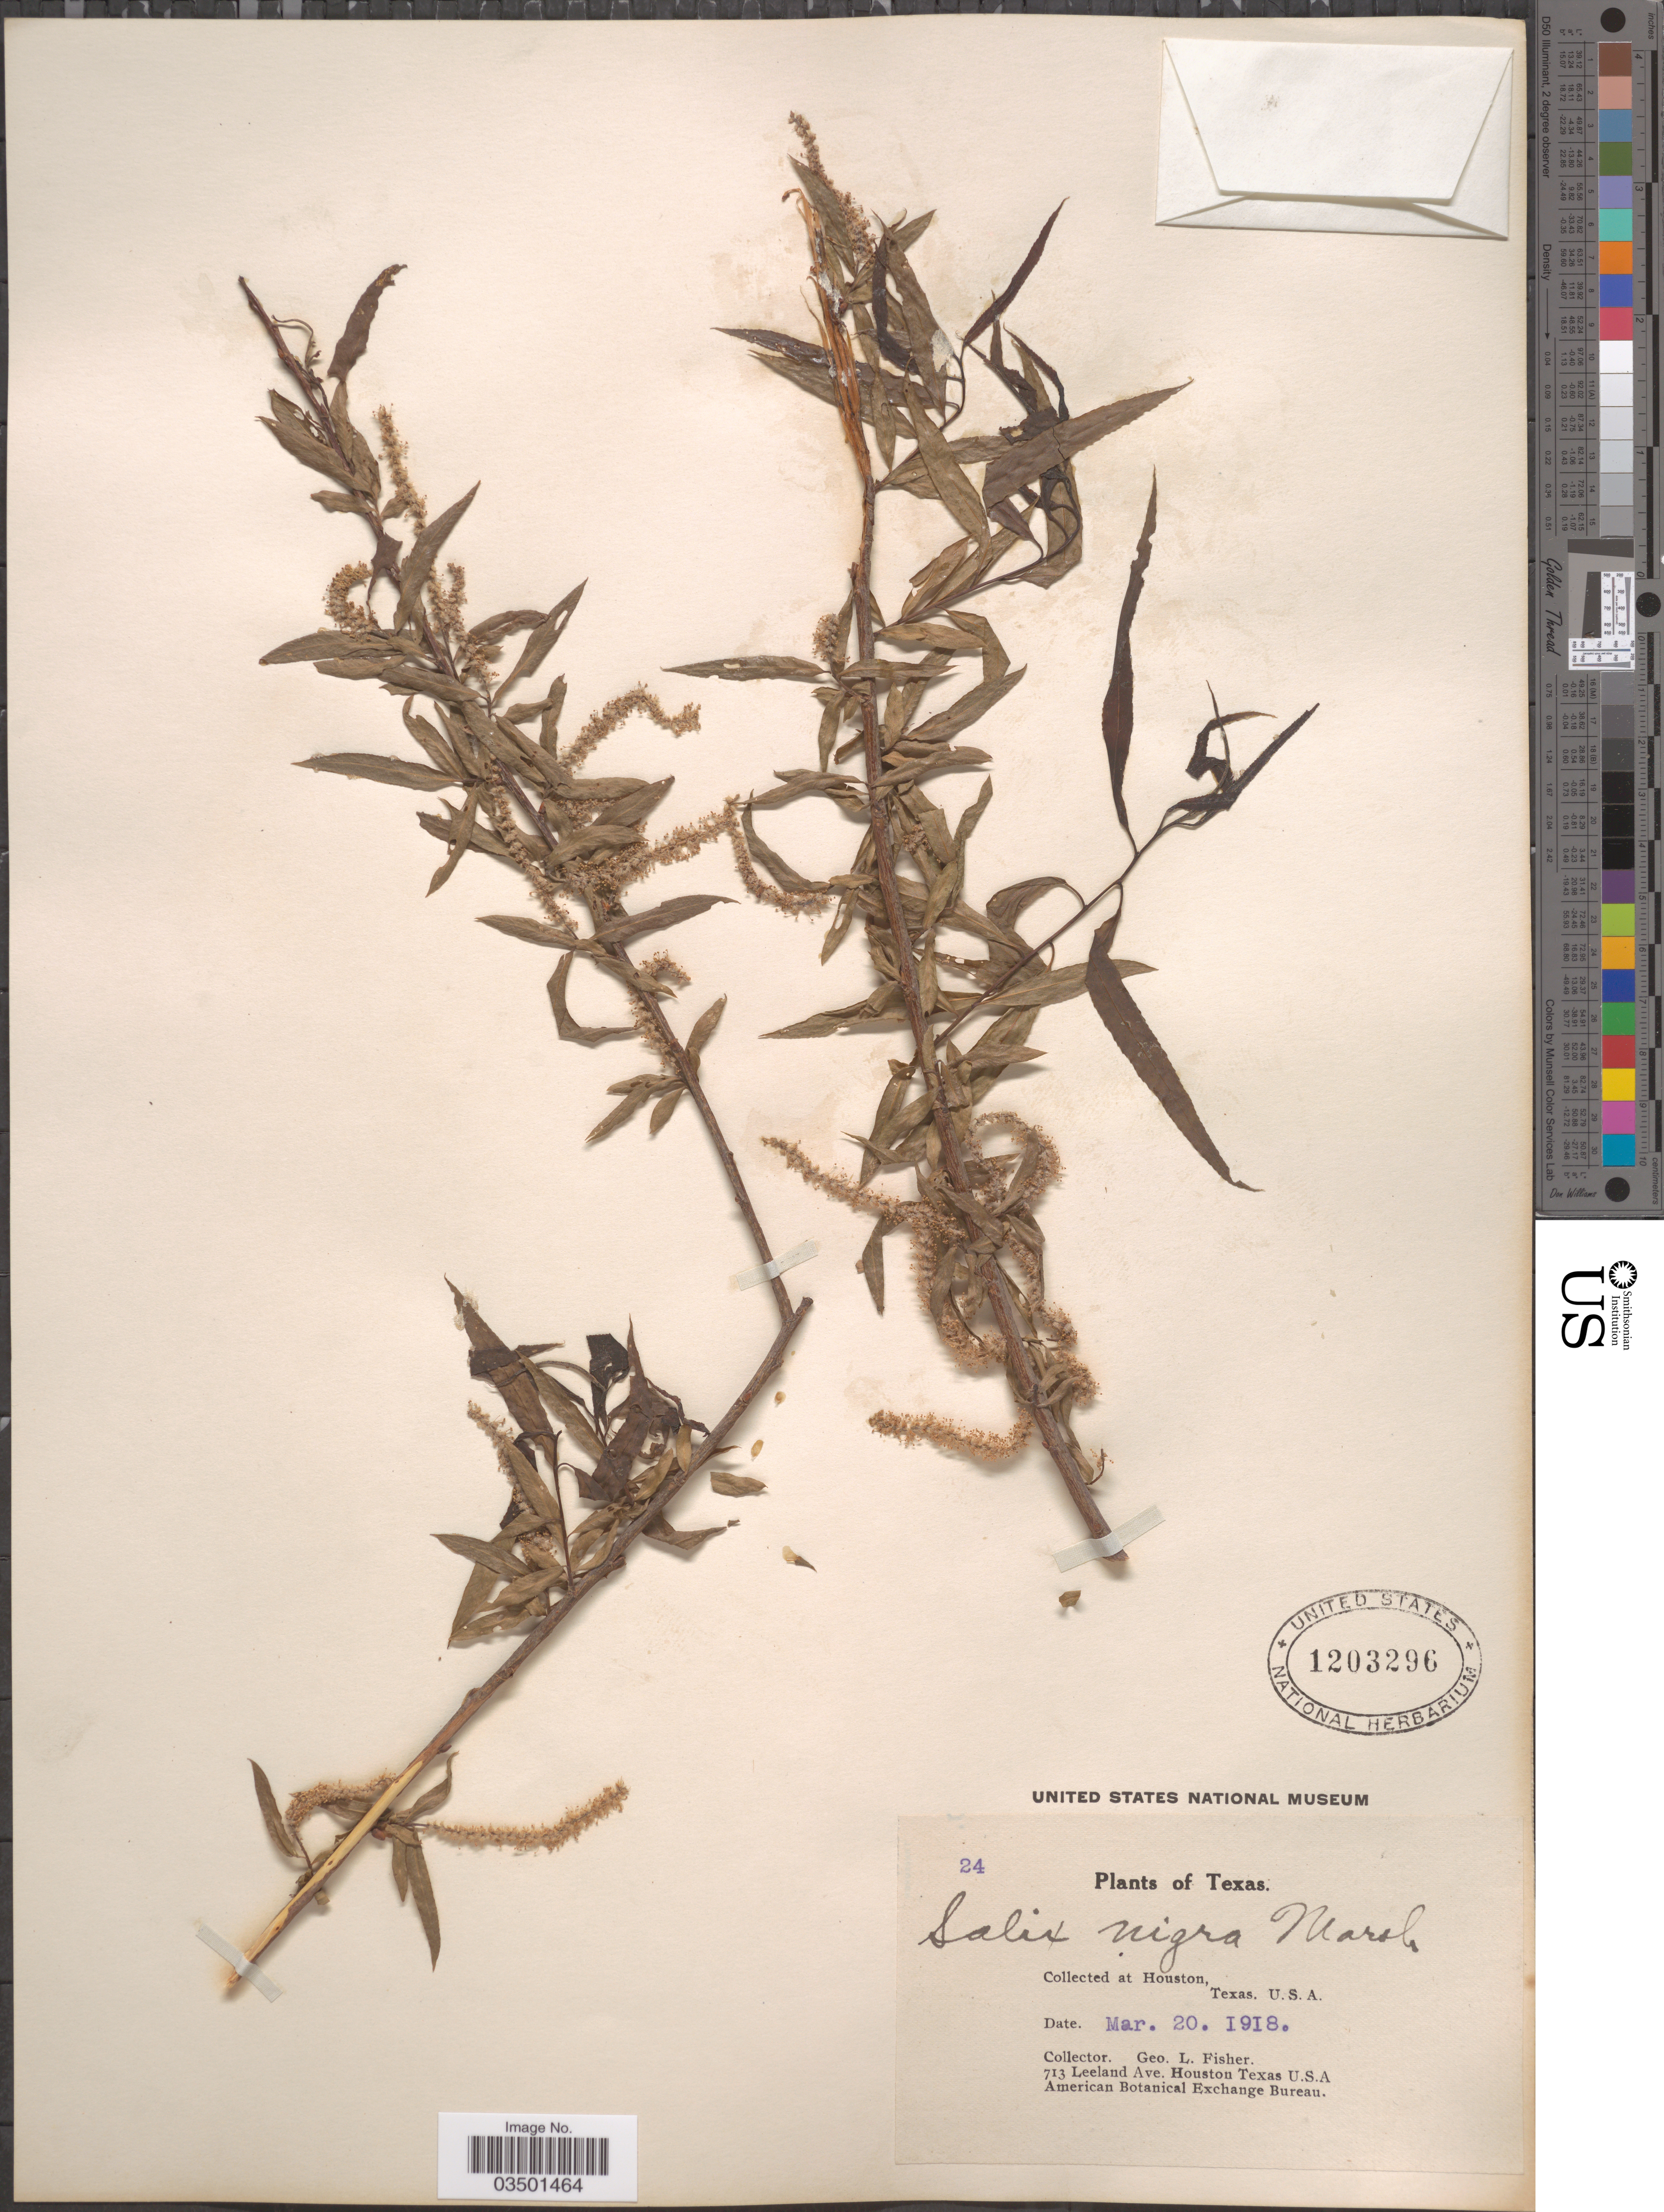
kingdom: Plantae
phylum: Tracheophyta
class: Magnoliopsida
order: Malpighiales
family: Salicaceae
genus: Salix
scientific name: Salix nigra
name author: Marshall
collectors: G. L. Fisher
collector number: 24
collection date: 1918-03-20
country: United States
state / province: Texas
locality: Houston.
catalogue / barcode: US 1203296